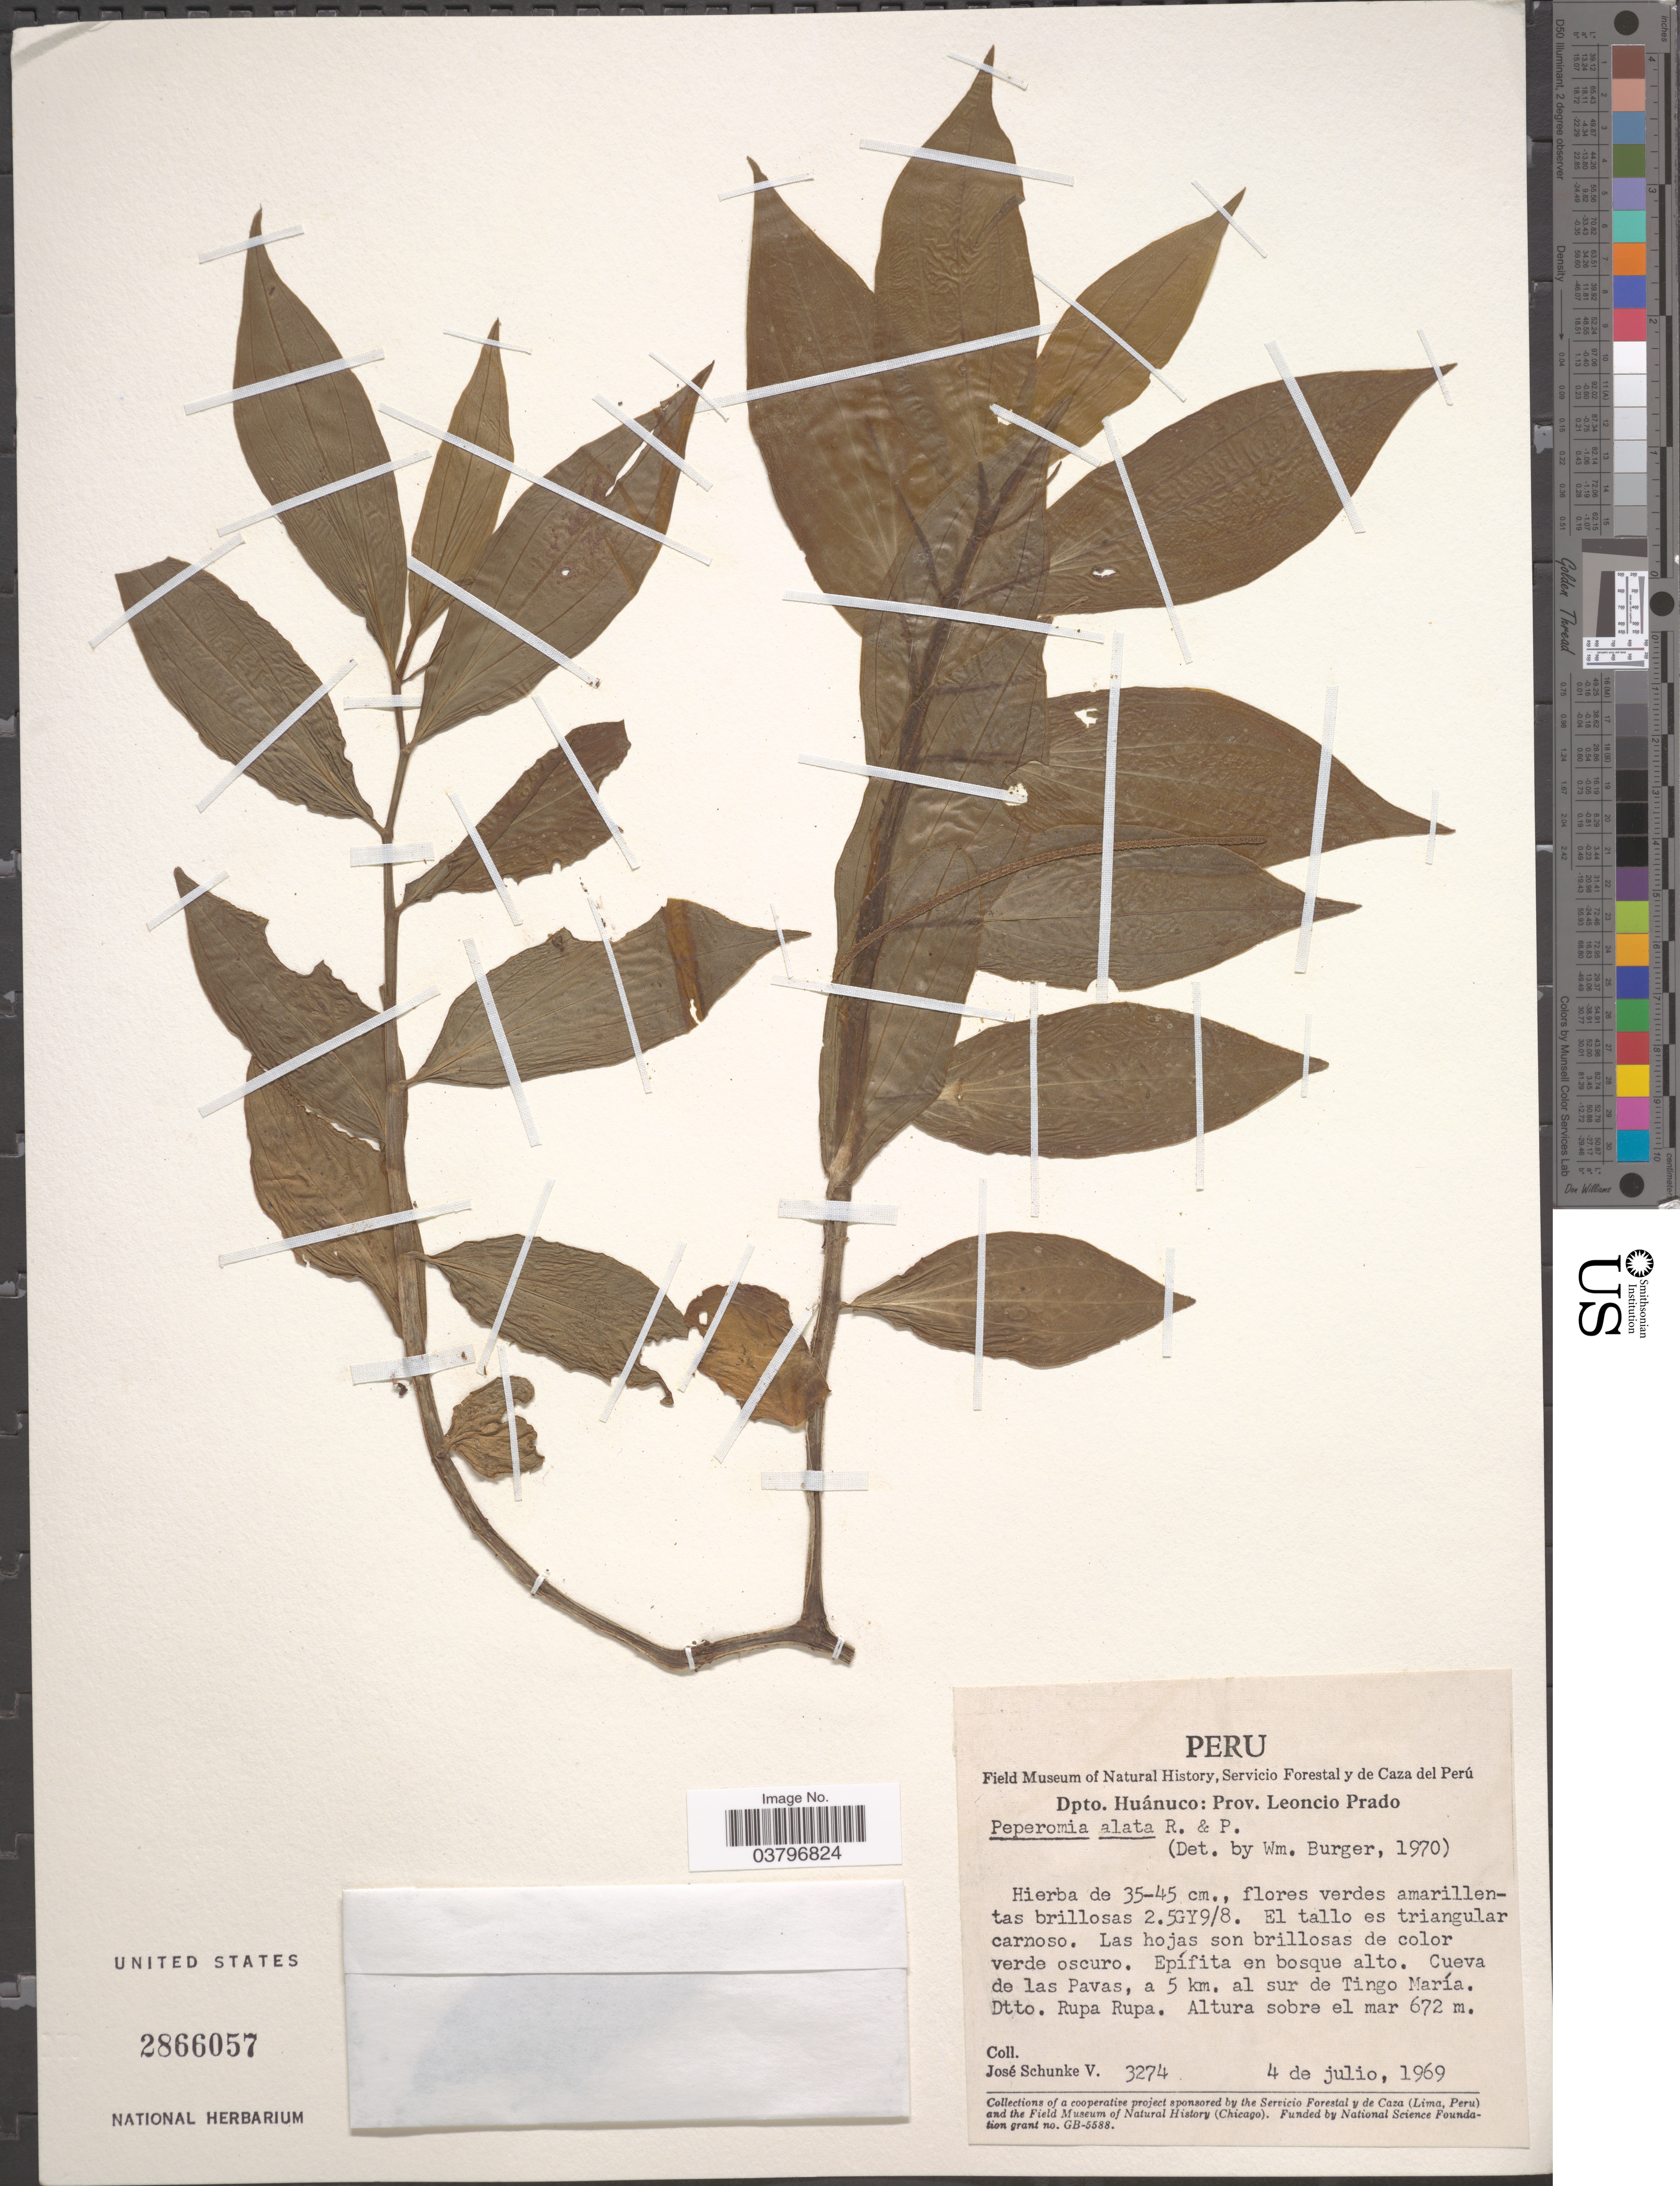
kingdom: Plantae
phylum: Tracheophyta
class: Magnoliopsida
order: Piperales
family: Piperaceae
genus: Peperomia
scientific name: Peperomia alata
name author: Ruiz & Pav.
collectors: J. Schunke Vigo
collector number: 3274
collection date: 1969-07-04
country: Peru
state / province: Huánuco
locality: Dpto. Huánuco: Prov. Leoncio Prado. Cueva de las Pavas, a 5 Km. al sur de Tingo María. Dtto. Rupa Rupa.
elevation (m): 672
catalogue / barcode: US 2866057